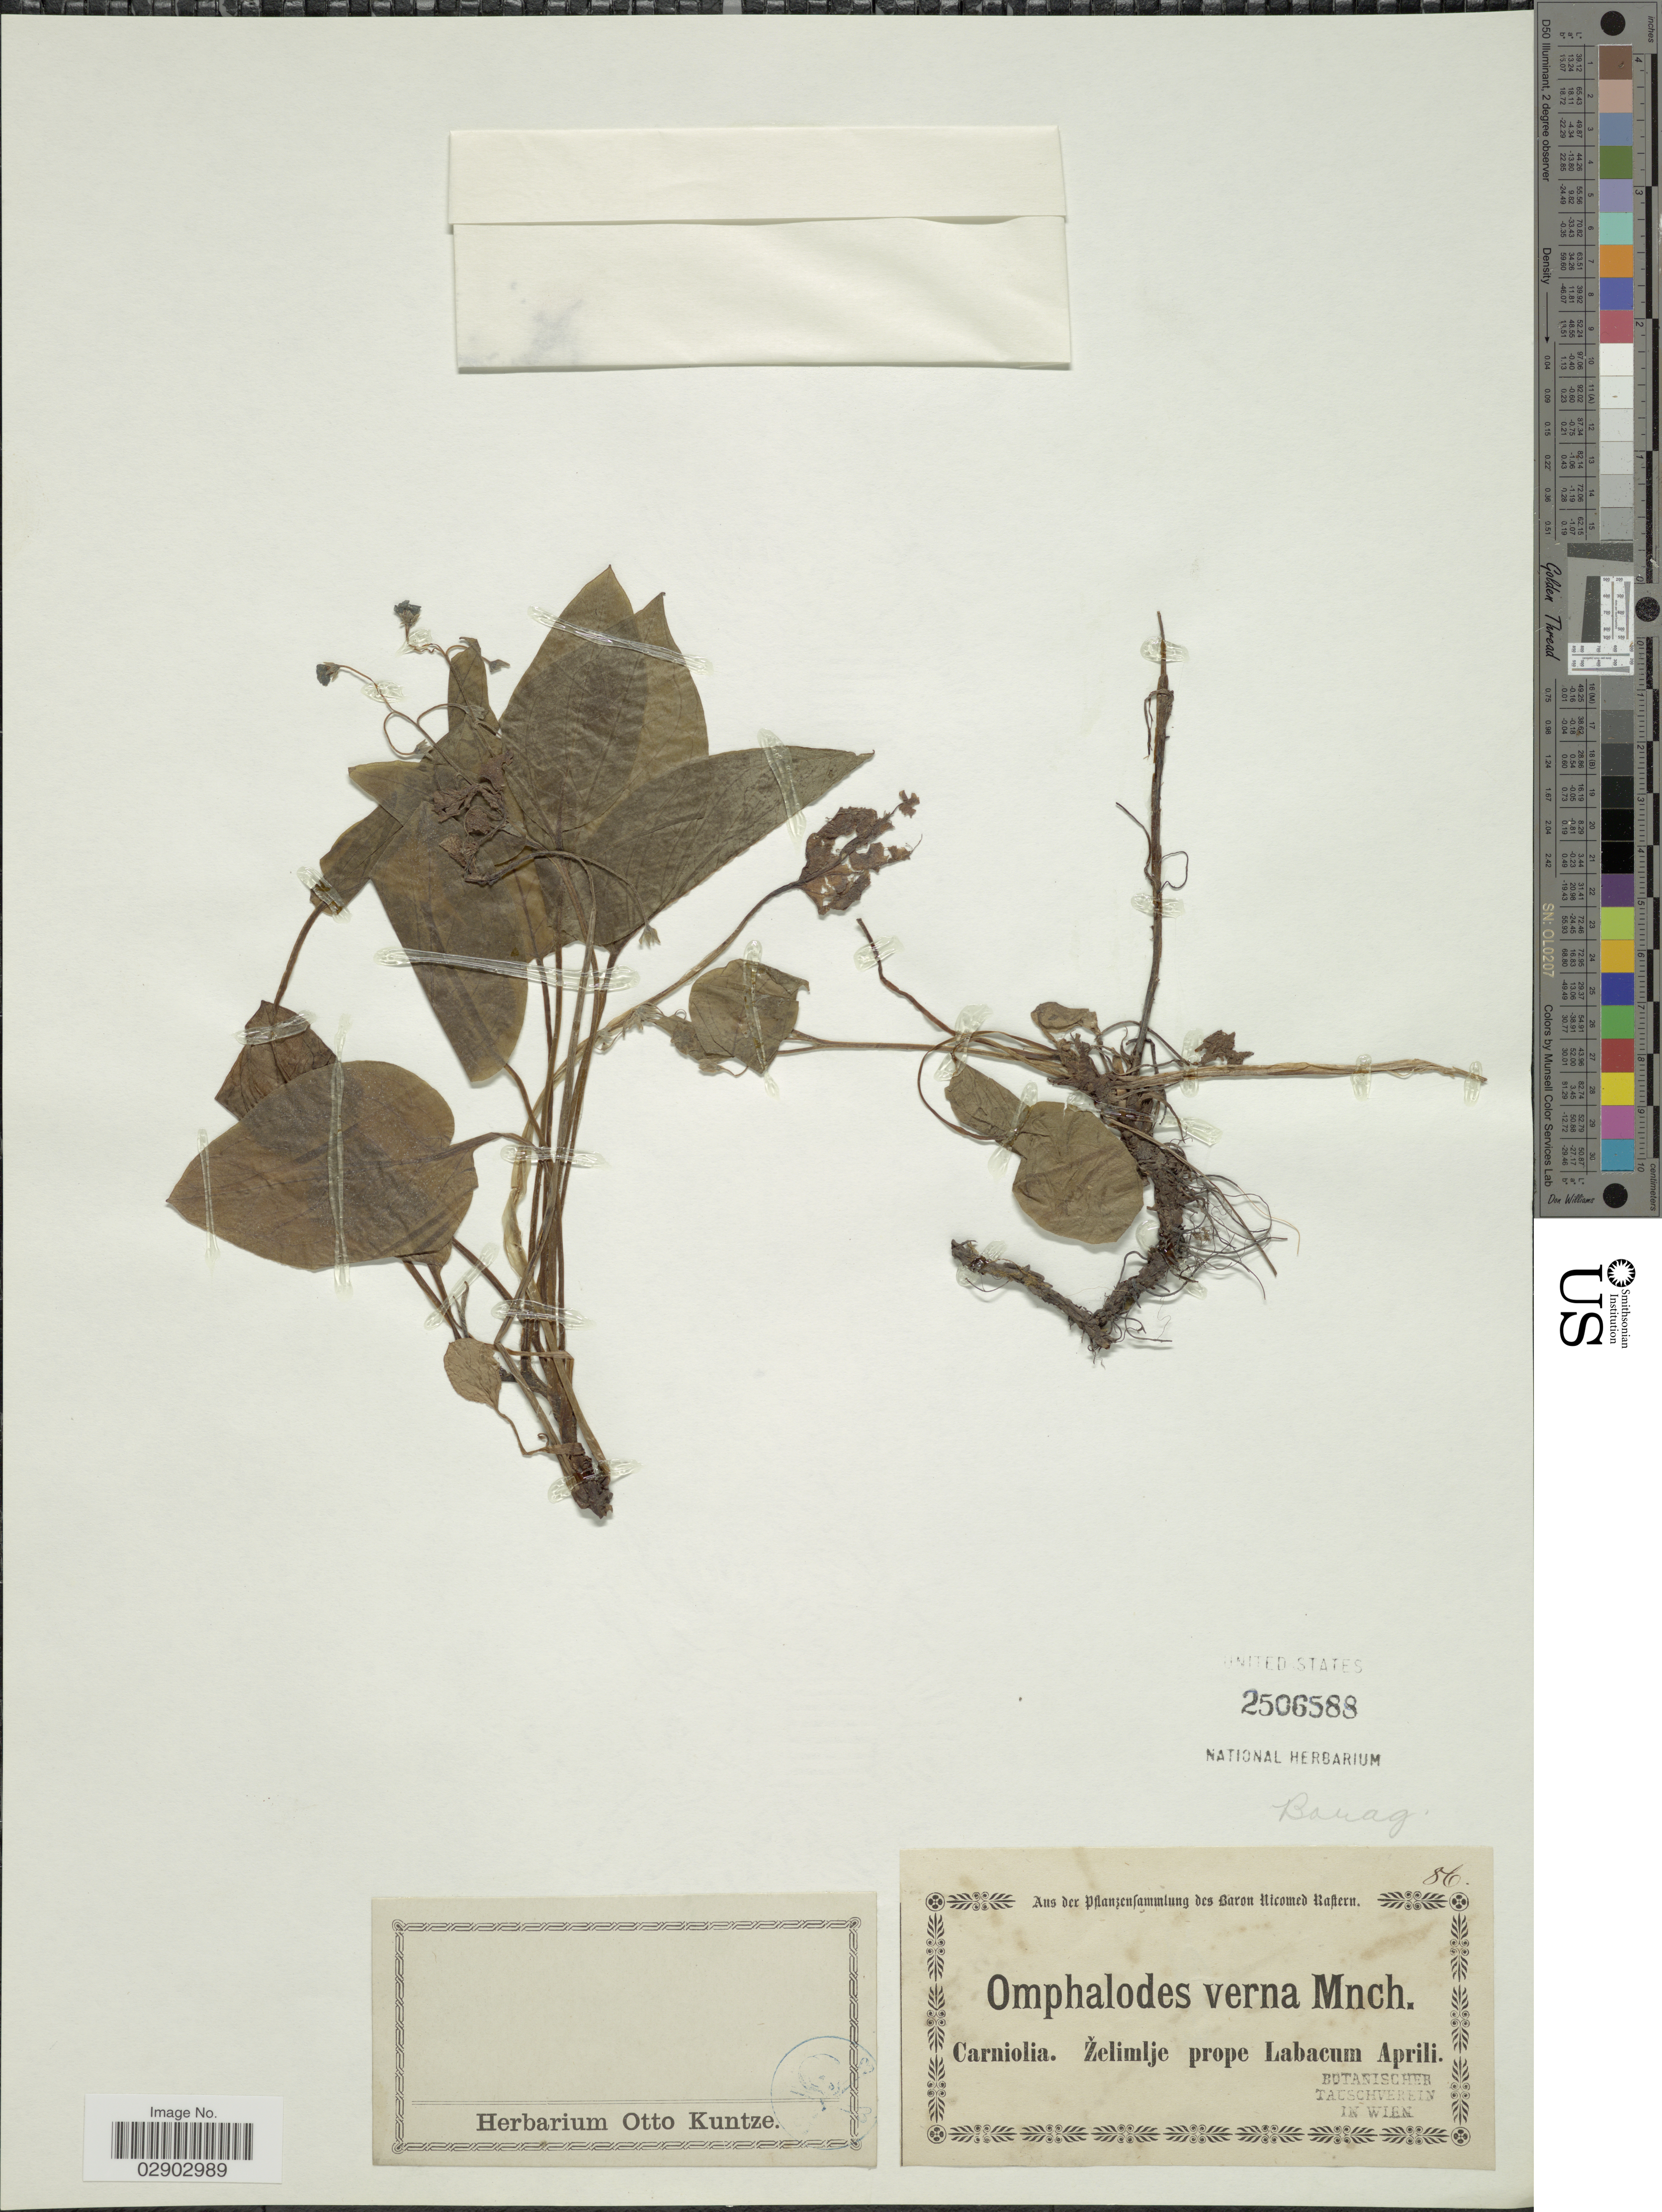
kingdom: Plantae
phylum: Tracheophyta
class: Magnoliopsida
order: Boraginales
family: Boraginaceae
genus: Omphalodes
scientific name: Omphalodes verna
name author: Moench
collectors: ex herb. Otto Kuntze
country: Slovenia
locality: Carniolia. Zelimlje prope Labacum Aprili.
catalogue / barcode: US 2506588